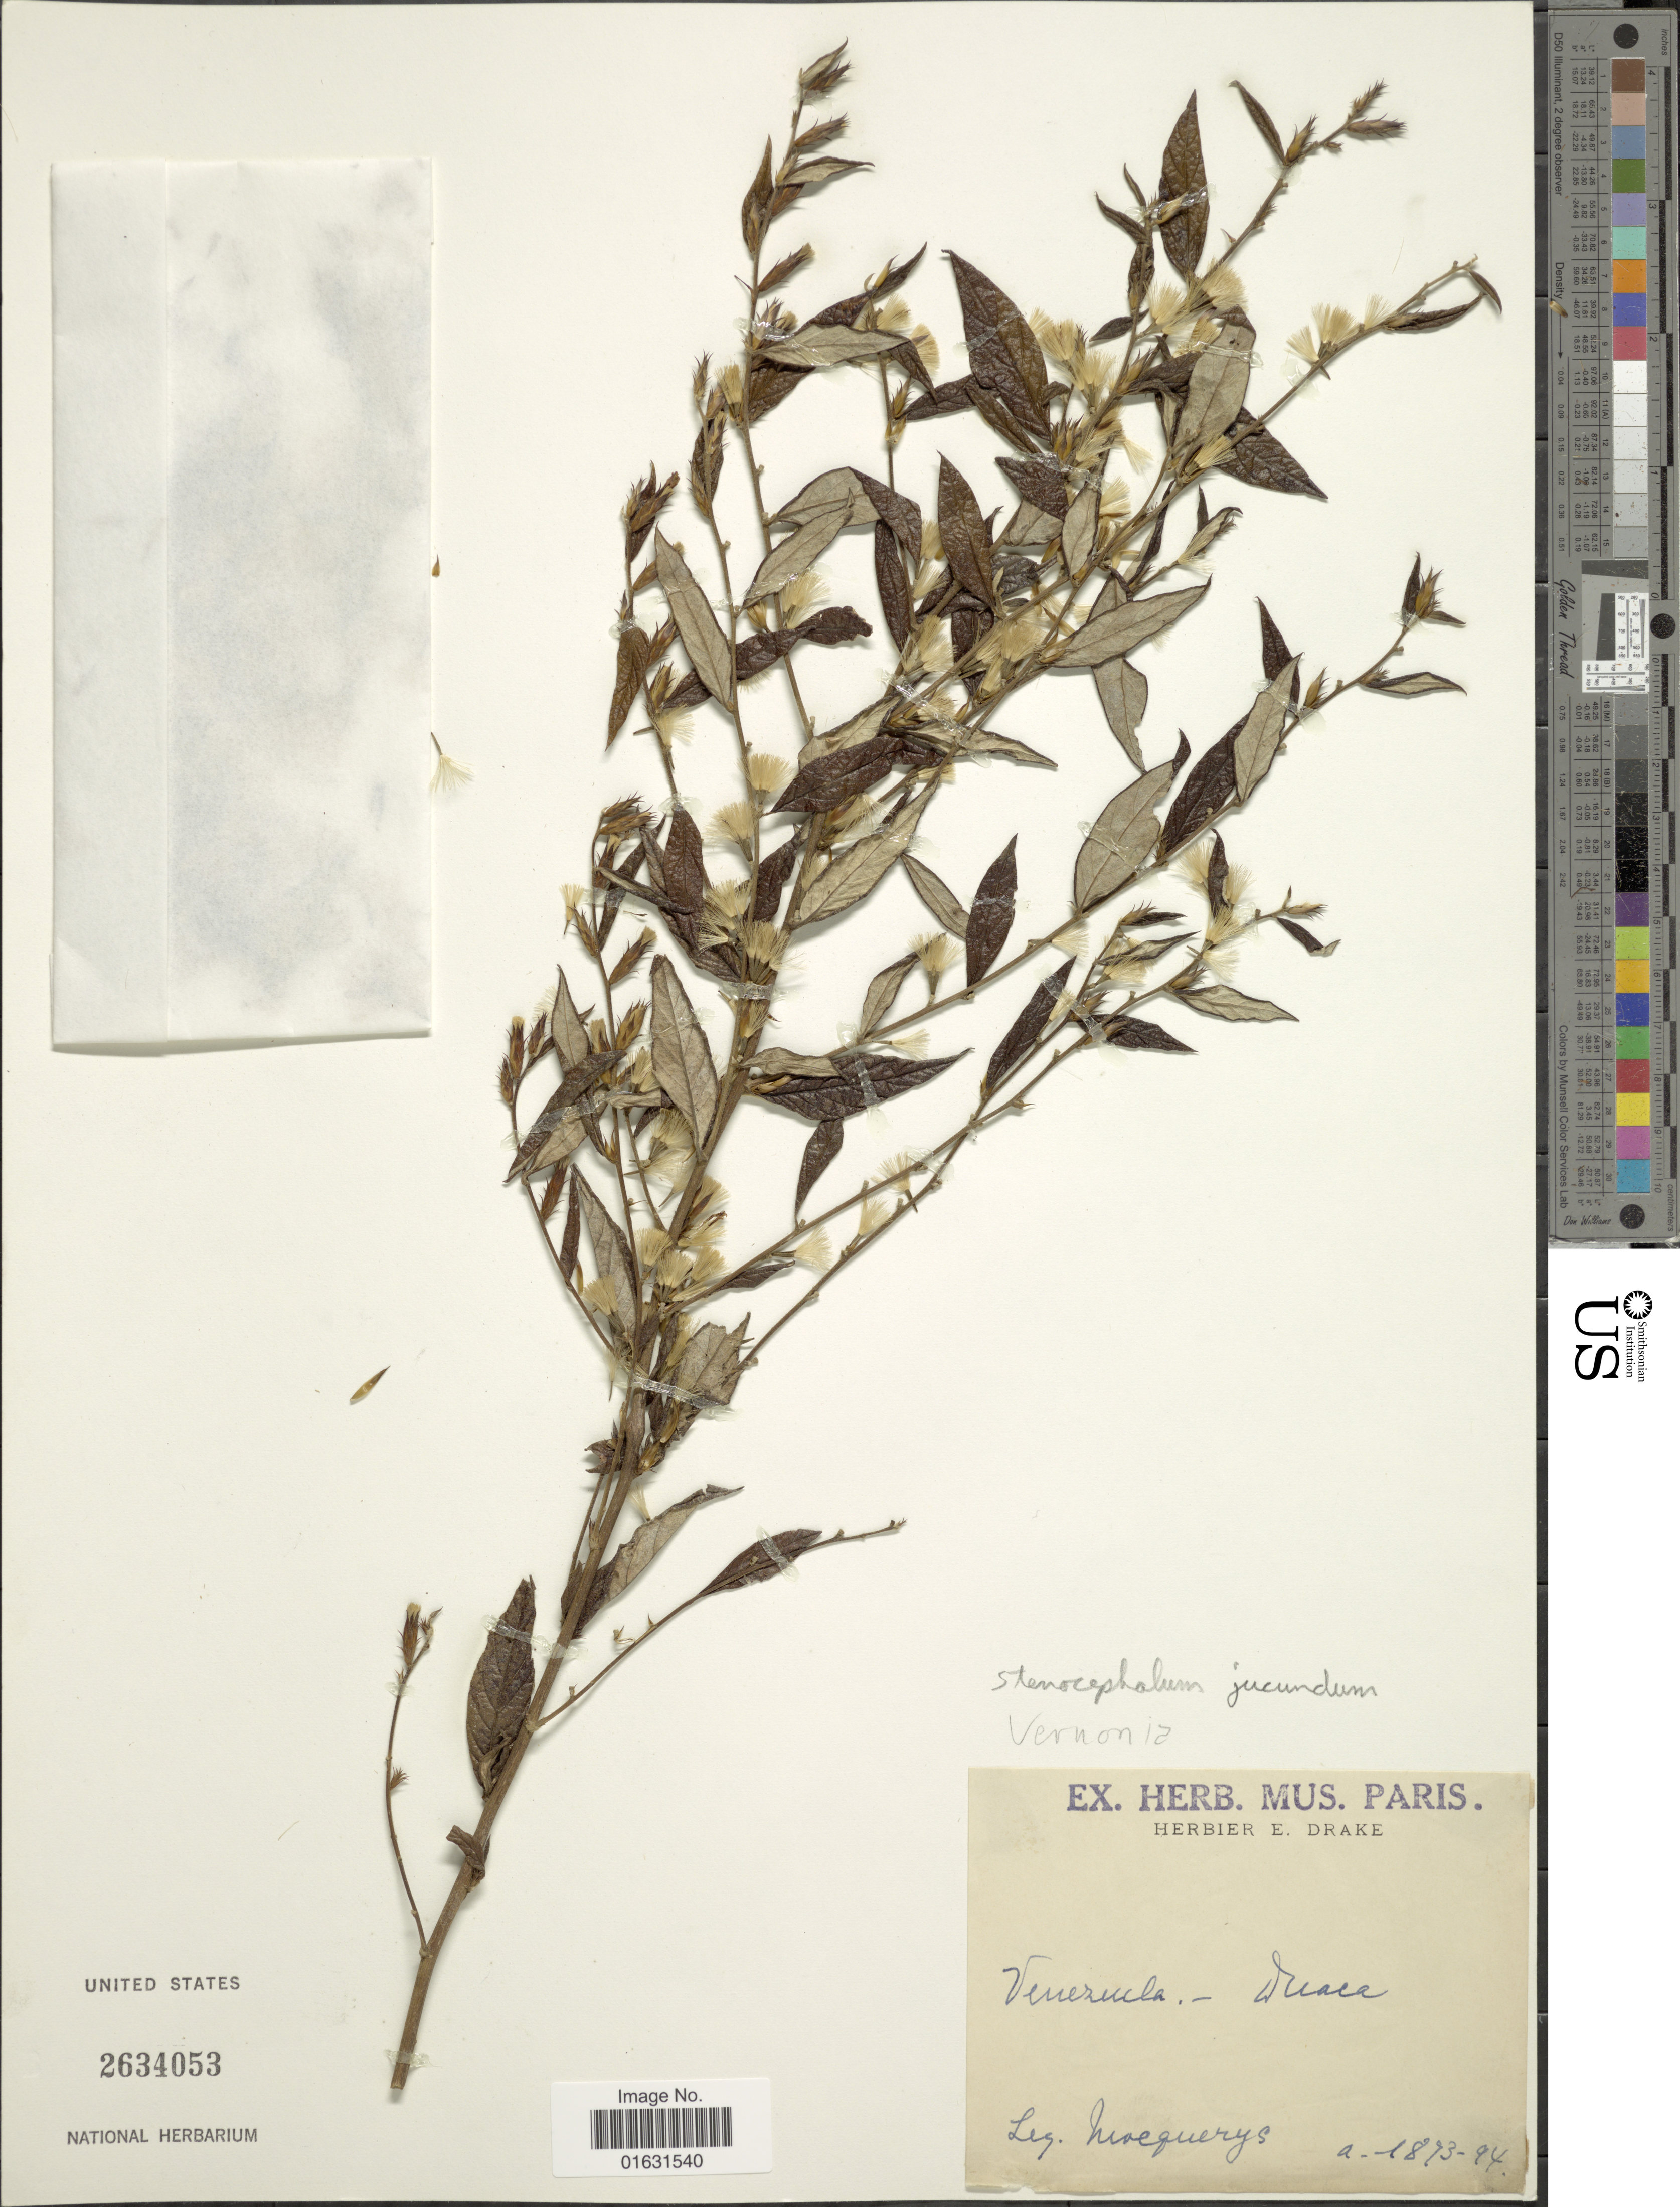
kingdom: Plantae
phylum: Tracheophyta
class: Magnoliopsida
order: Asterales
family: Asteraceae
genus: Stenocephalum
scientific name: Stenocephalum jucundum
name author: (Gleason) H. Rob.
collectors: A. Mocquerys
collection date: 1893/1894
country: Venezuela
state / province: Lara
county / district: Crespo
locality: Duaca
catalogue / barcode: US 2634053